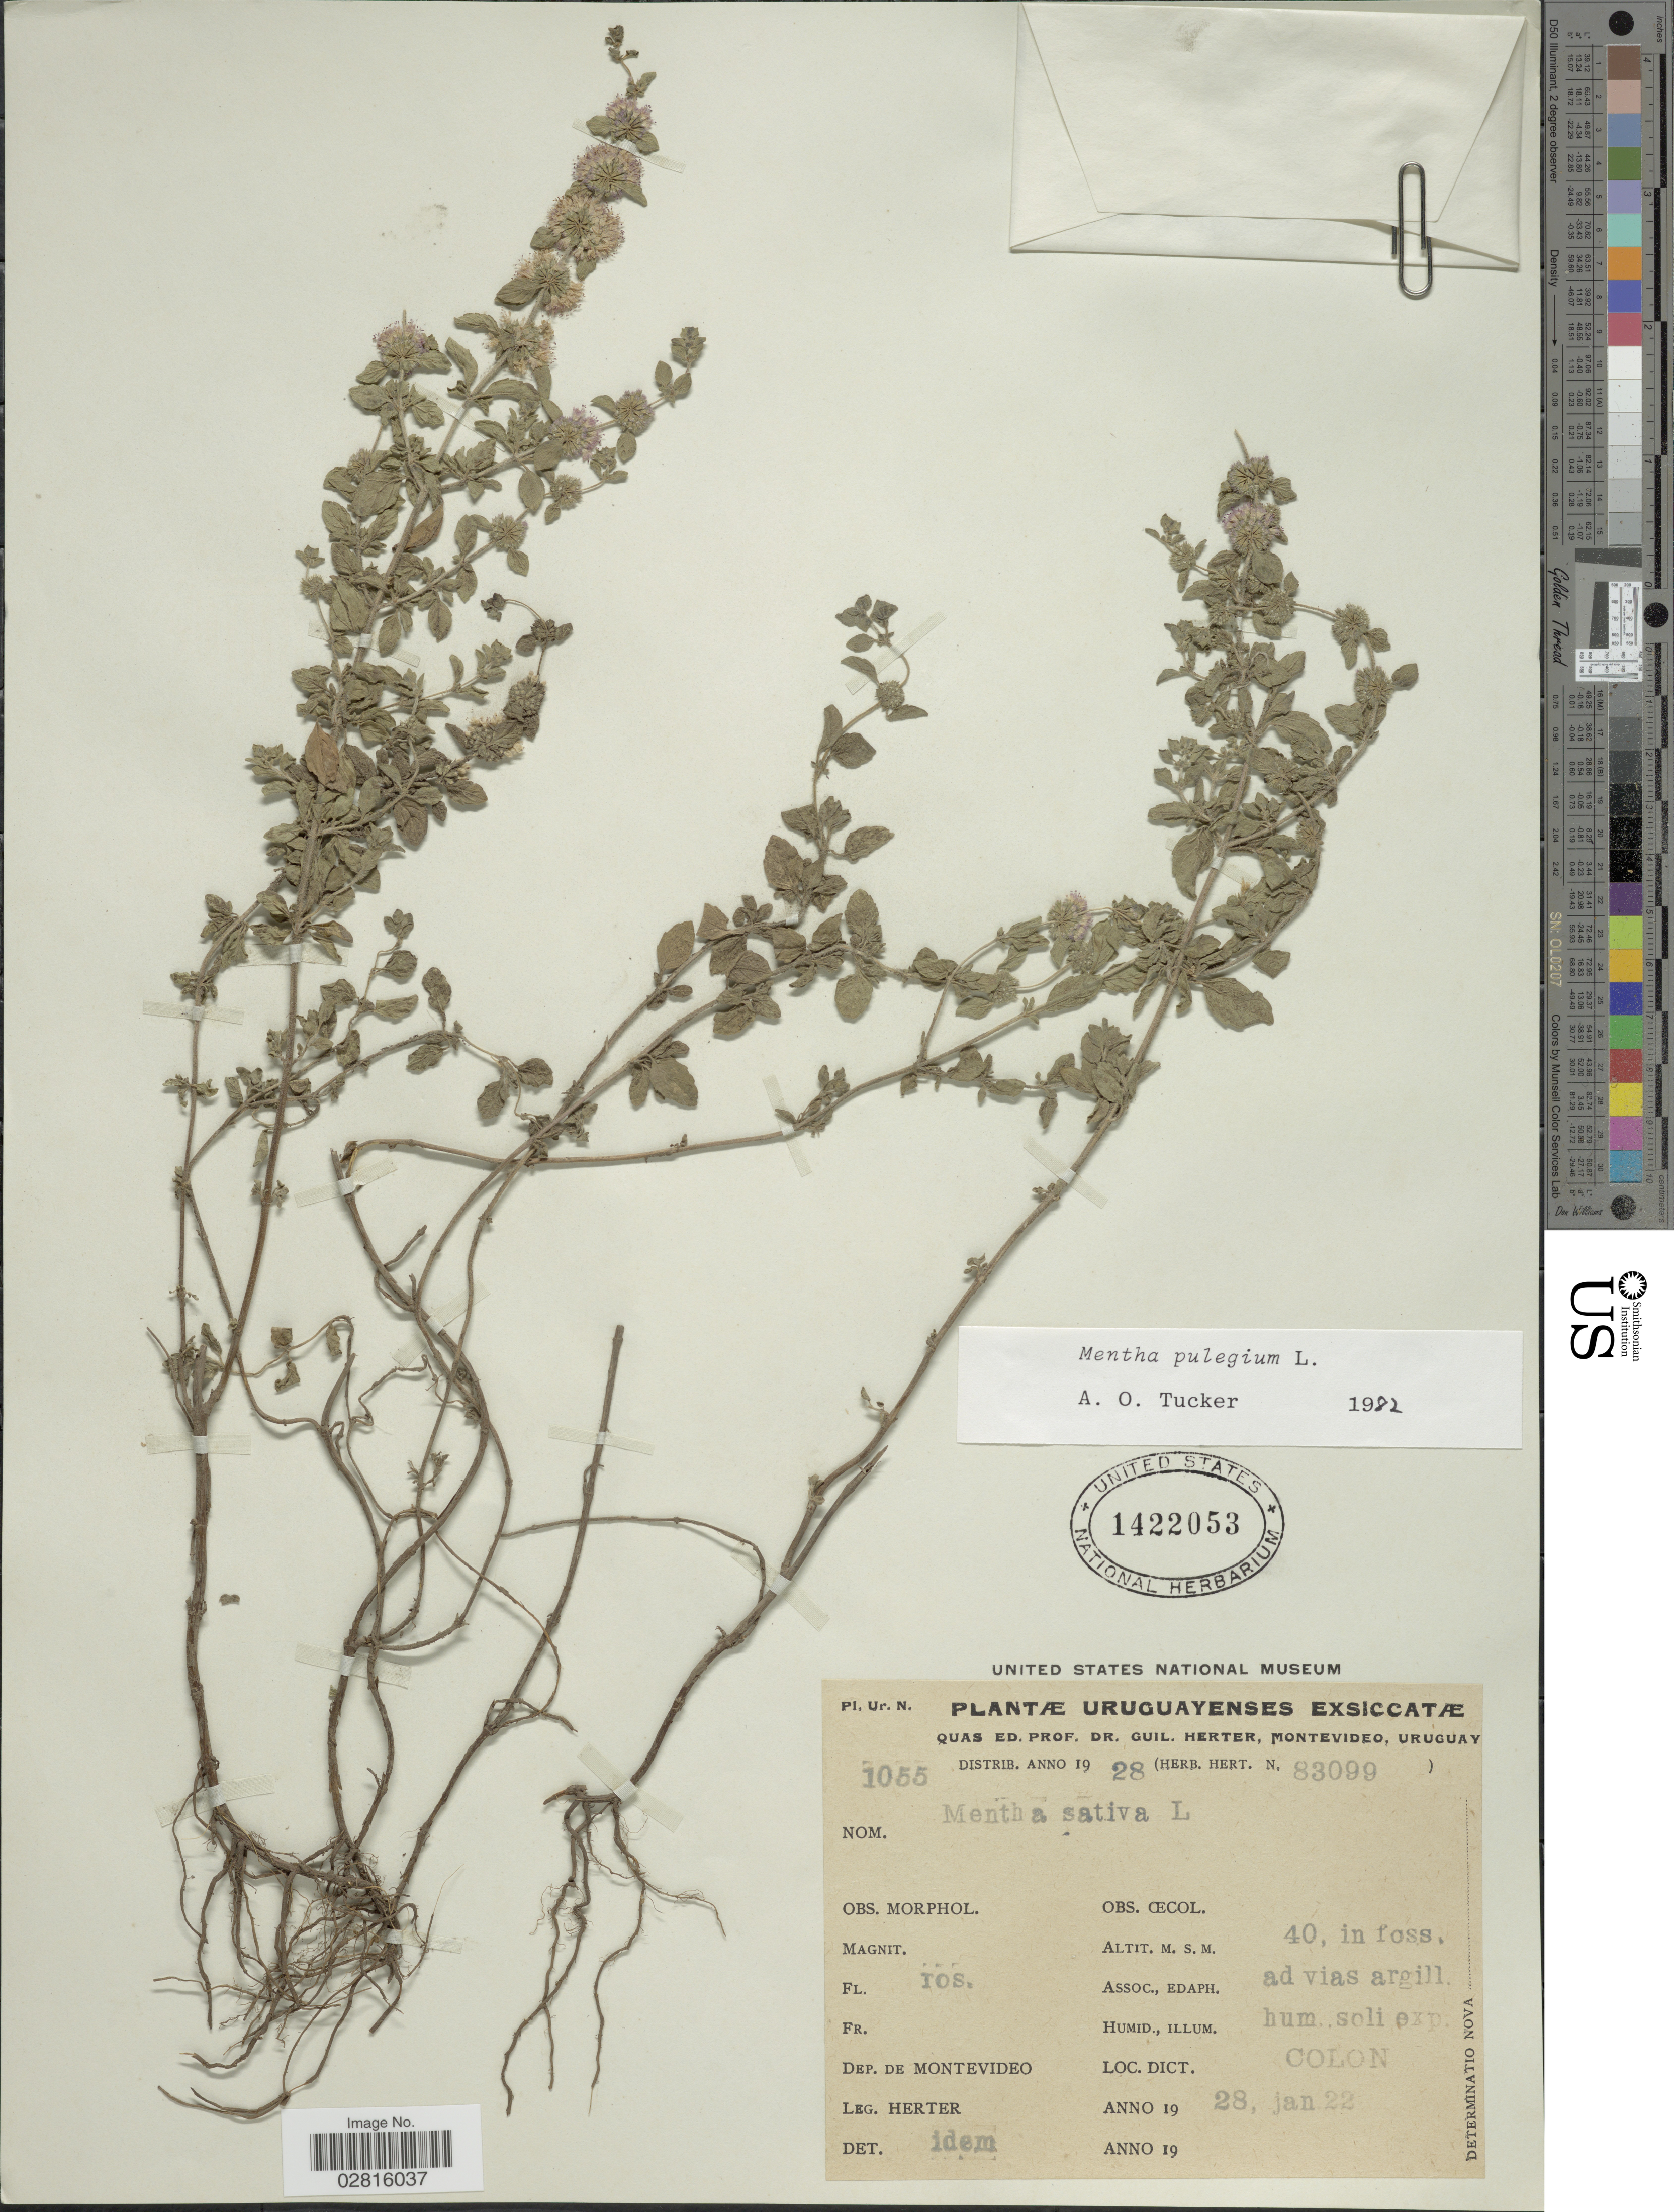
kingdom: Plantae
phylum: Tracheophyta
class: Magnoliopsida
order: Lamiales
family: Lamiaceae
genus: Mentha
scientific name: Mentha pulegium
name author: L.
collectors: G. Herter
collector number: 1055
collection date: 1922-01-28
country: Uruguay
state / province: Montevideo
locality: Dep. de Montevideo. Colon.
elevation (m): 40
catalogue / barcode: US 1422053